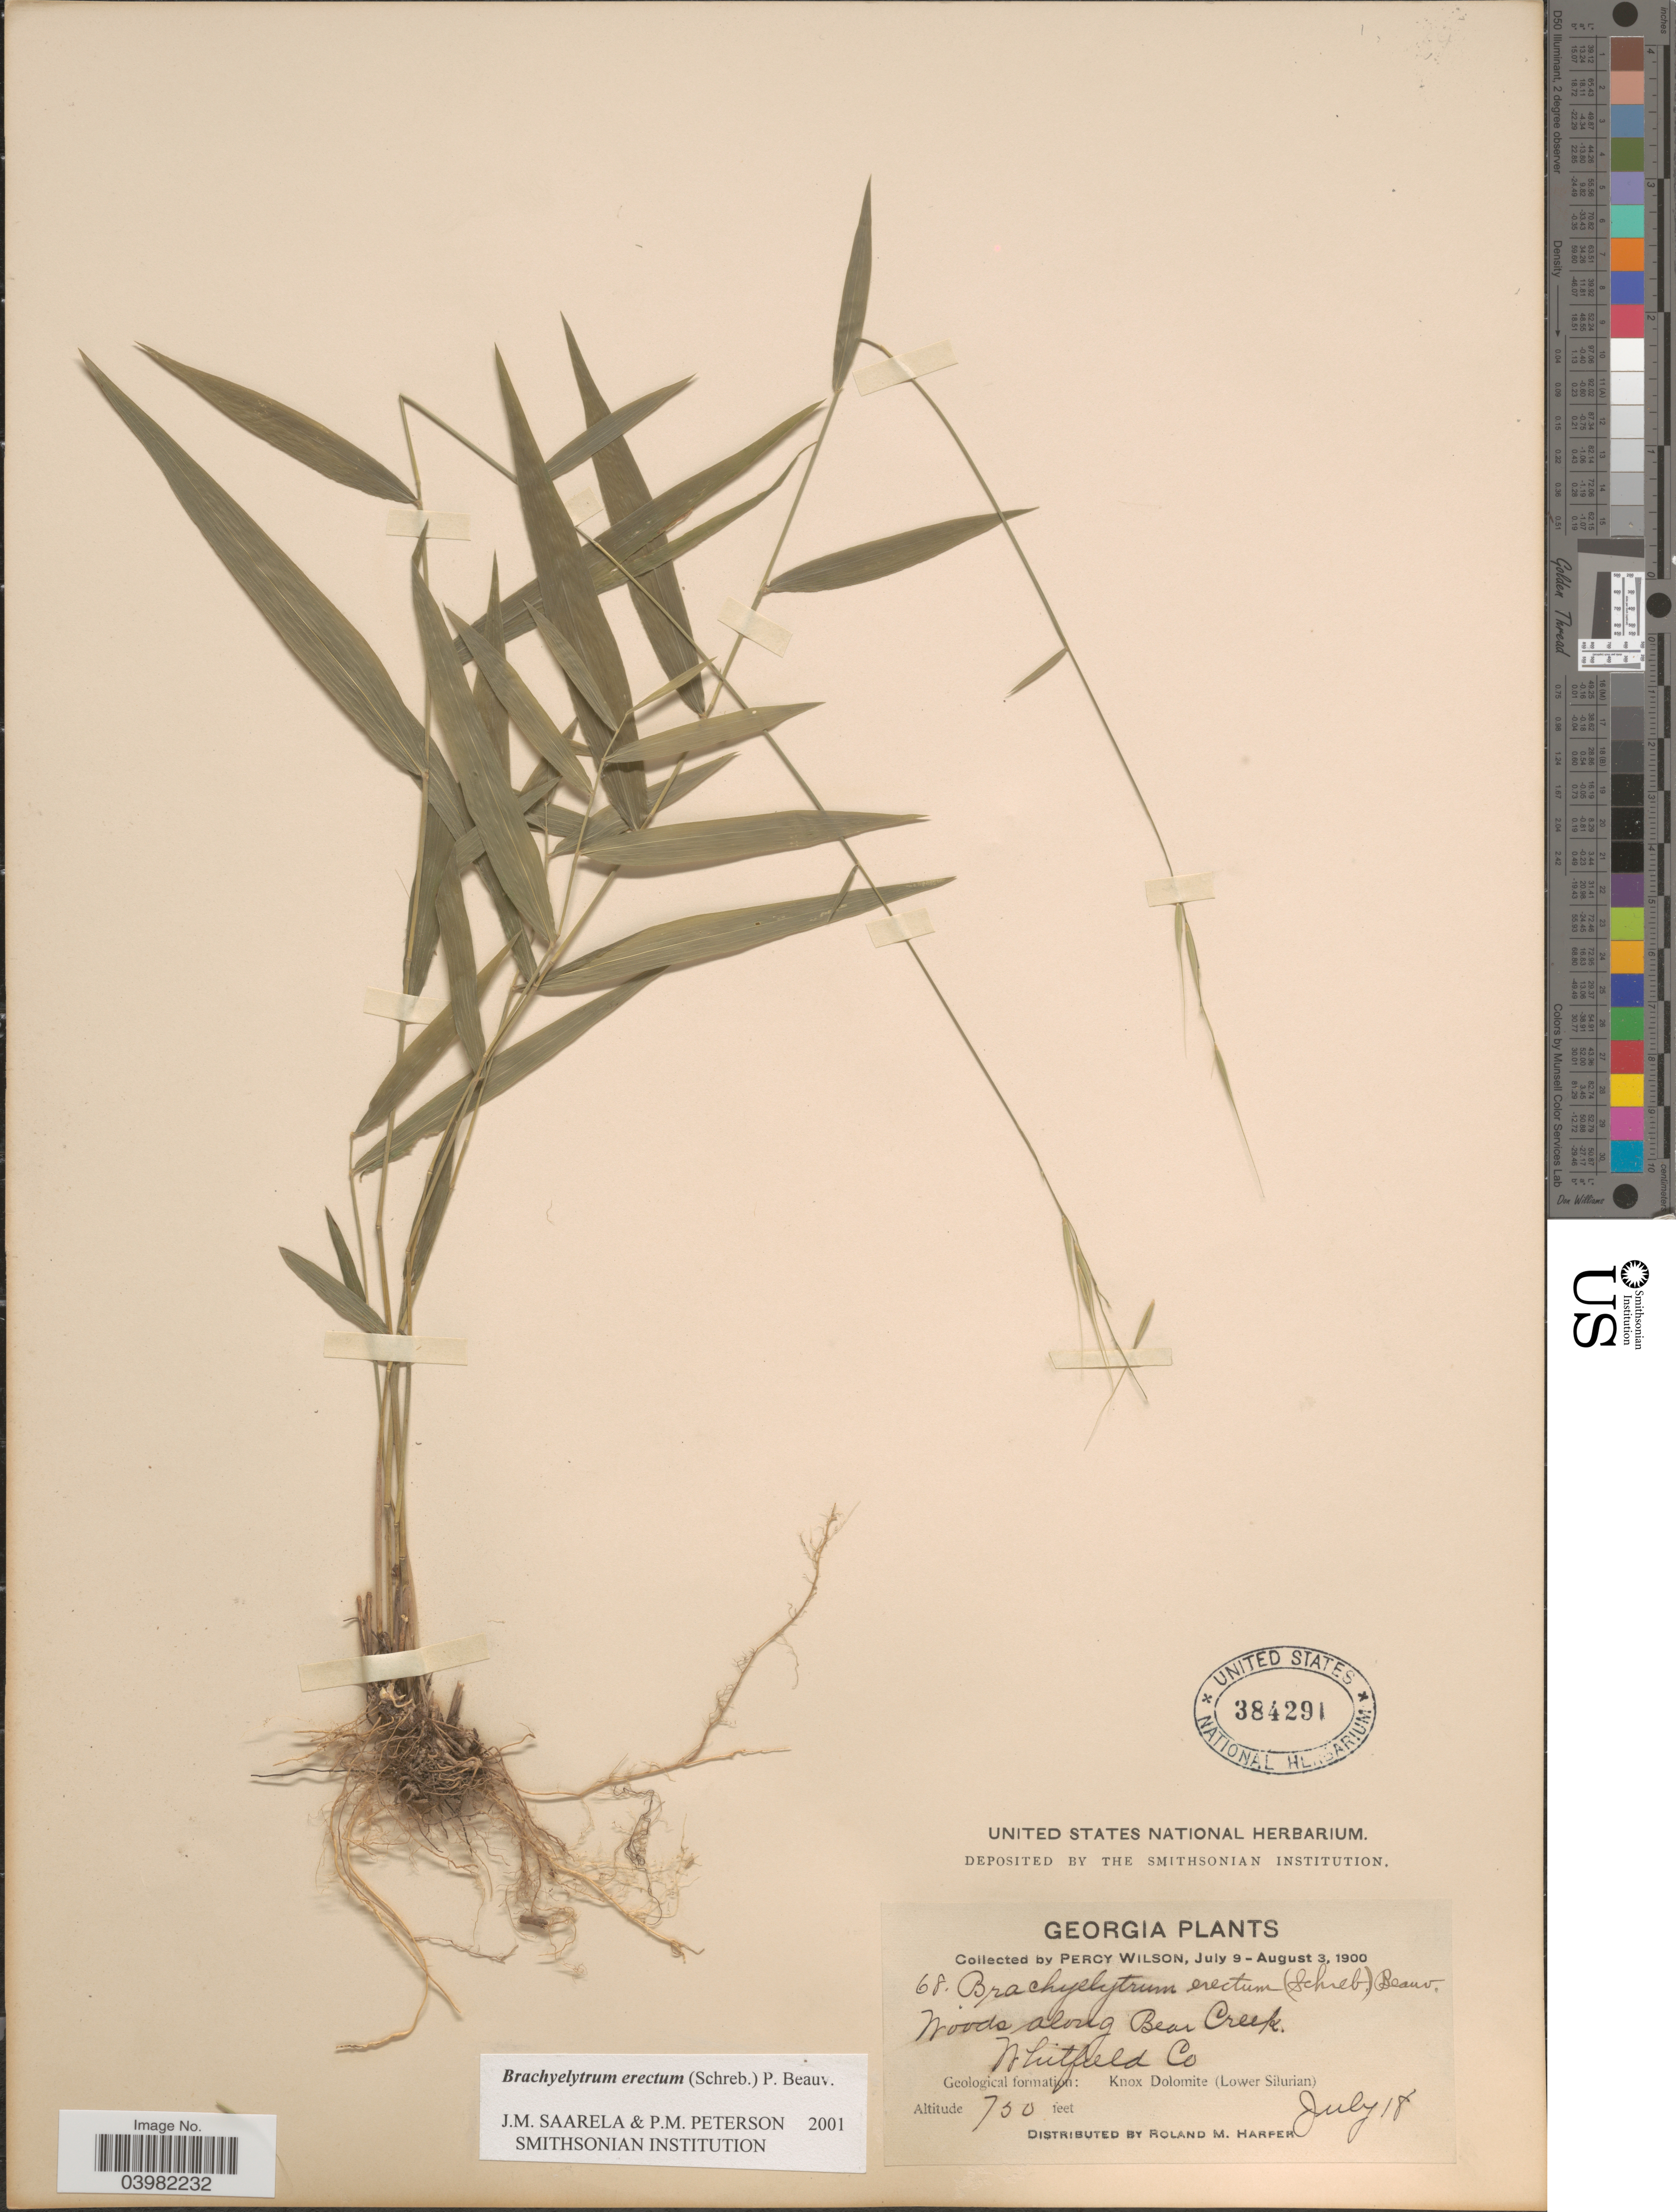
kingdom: Plantae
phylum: Tracheophyta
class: Liliopsida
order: Poales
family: Poaceae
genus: Brachyelytrum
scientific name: Brachyelytrum erectum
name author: (Schreb.) P. Beauv.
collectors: P. Wilson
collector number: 68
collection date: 1900-07-18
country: United States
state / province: Georgia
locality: Along Bear Creek. Whitfield Co. Geological formation: Knox Dolomite (Lower Silurian).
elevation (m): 229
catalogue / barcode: US 384291